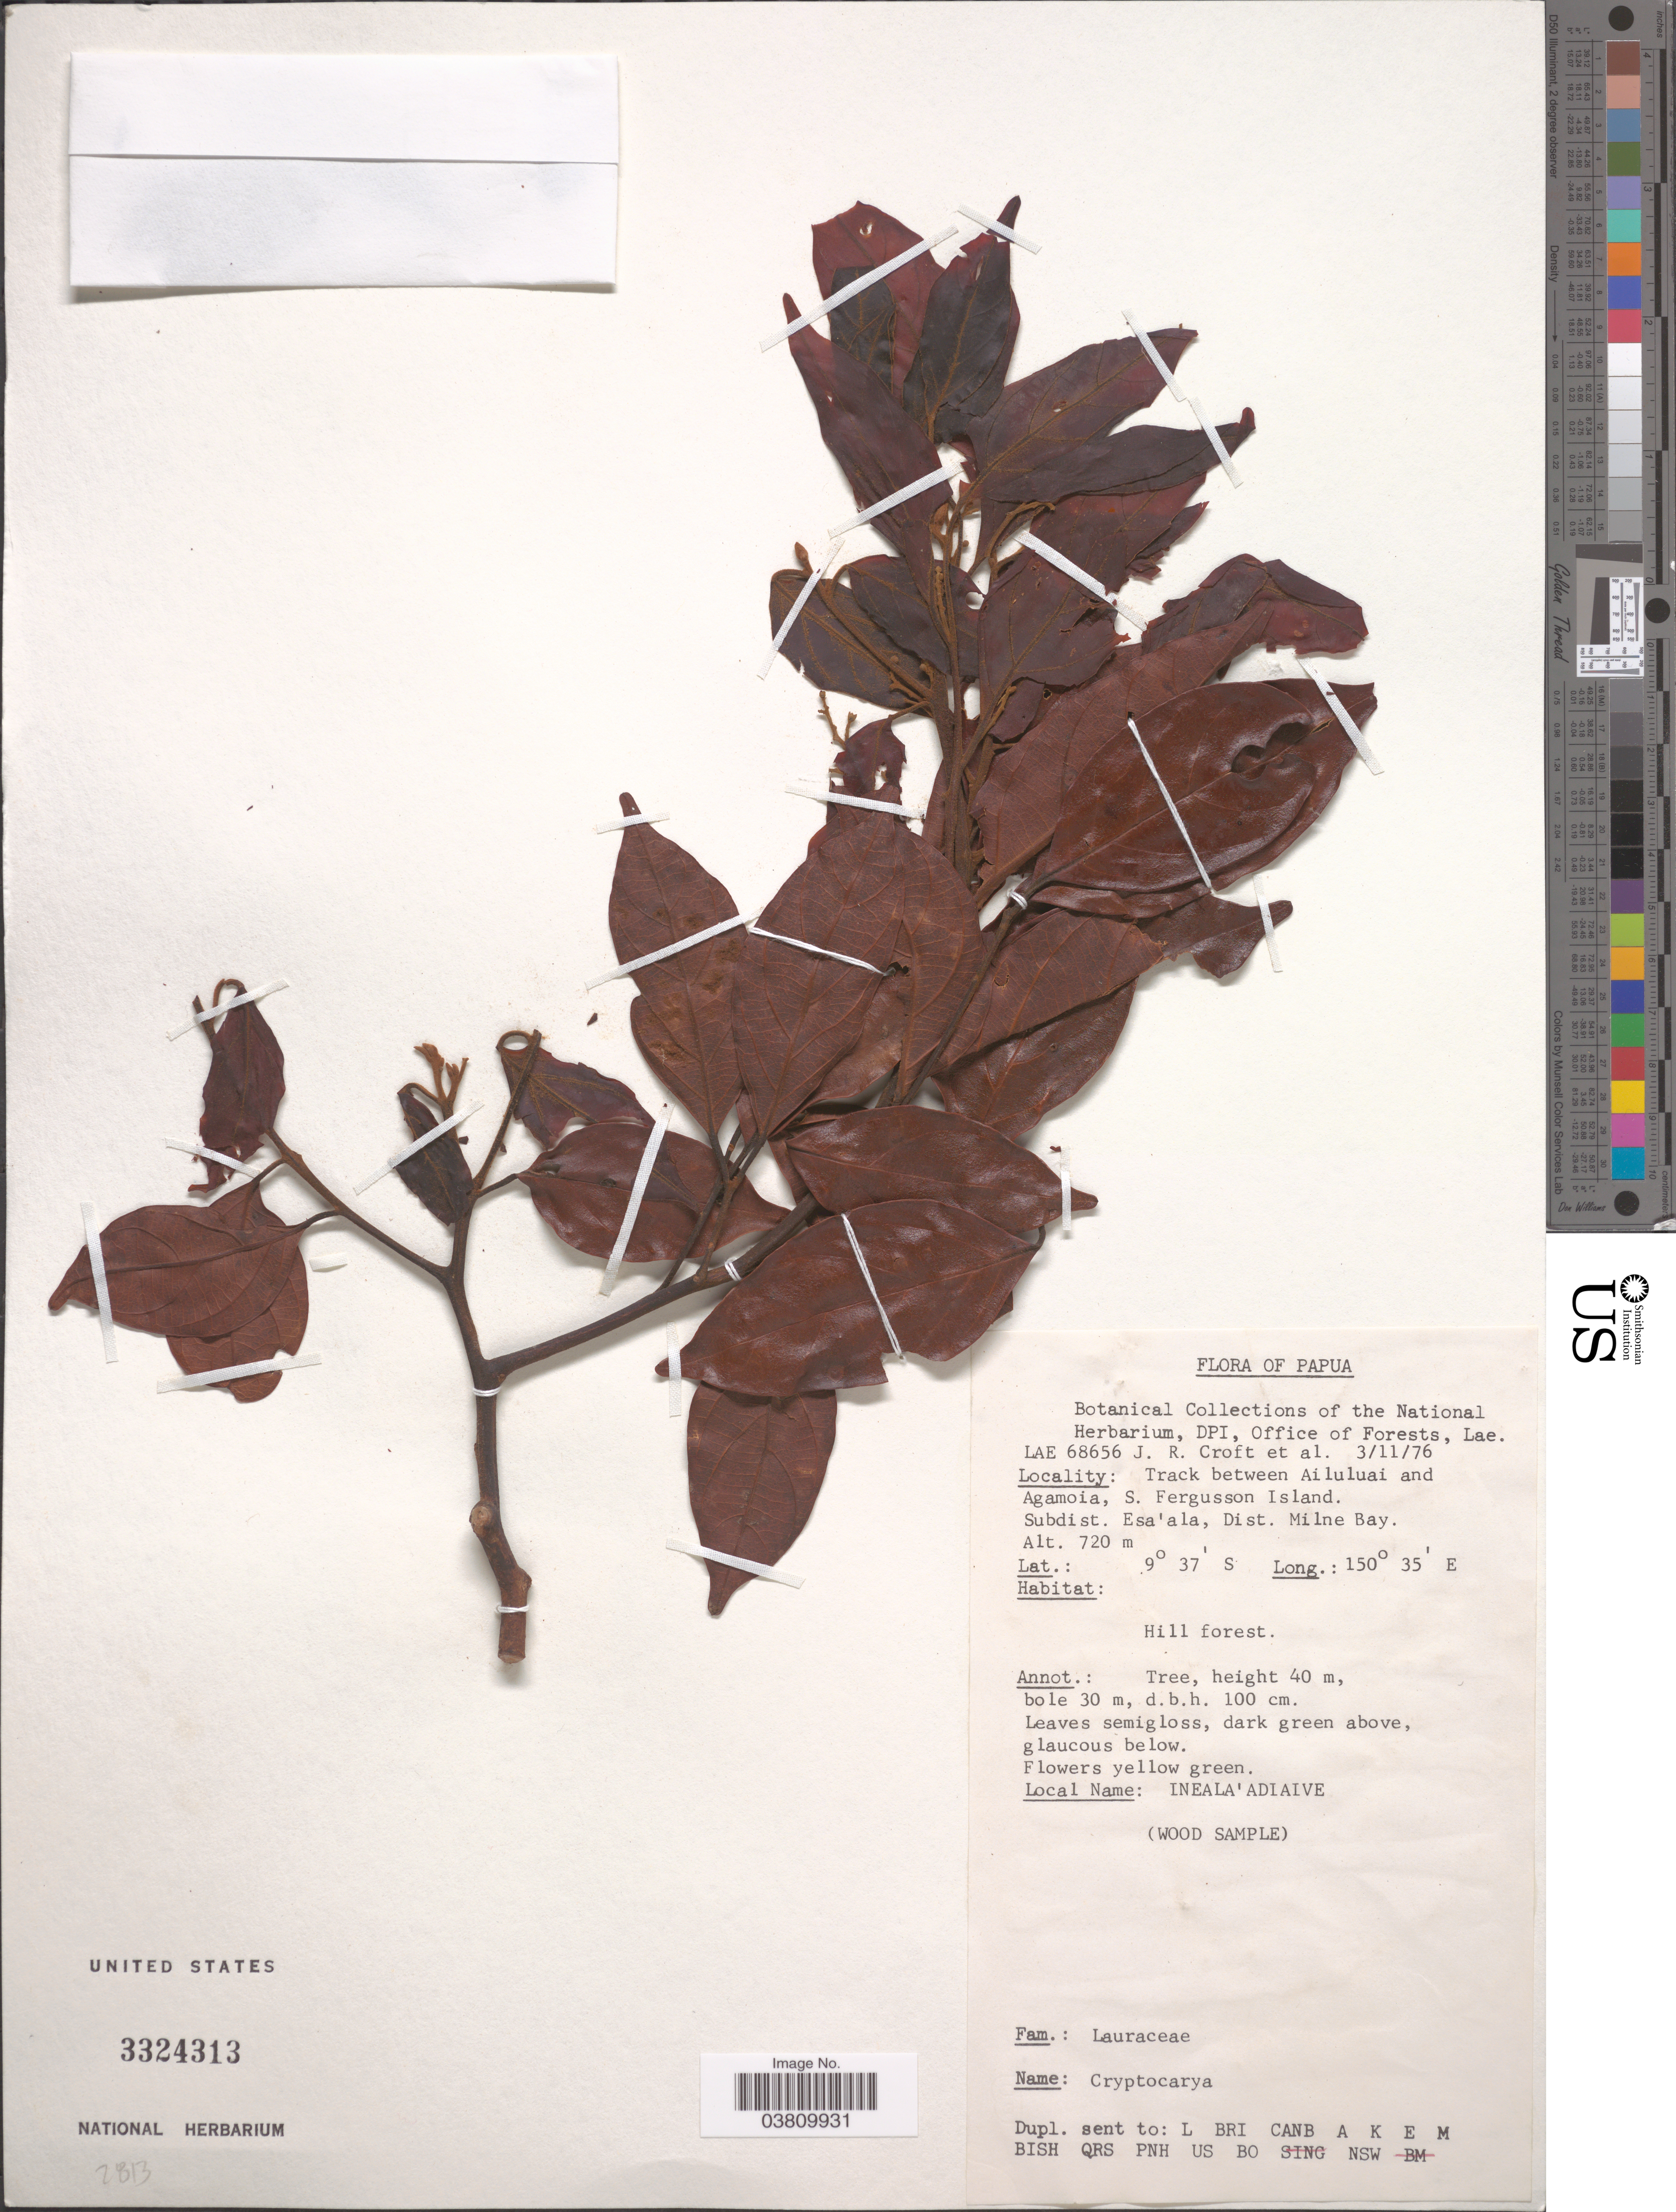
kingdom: Plantae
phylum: Tracheophyta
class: Magnoliopsida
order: Laurales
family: Lauraceae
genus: Cryptocarya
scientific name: Cryptocarya sp.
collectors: J. R. Croft & et al.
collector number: LAE68656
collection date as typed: Transcribed d/m/y: 3/11/76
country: Papua New Guinea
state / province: Milne Bay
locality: Track between Ailuluai and Agamoia. Esa'ala, Dist. Milne Bay.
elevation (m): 720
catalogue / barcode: US 3324313